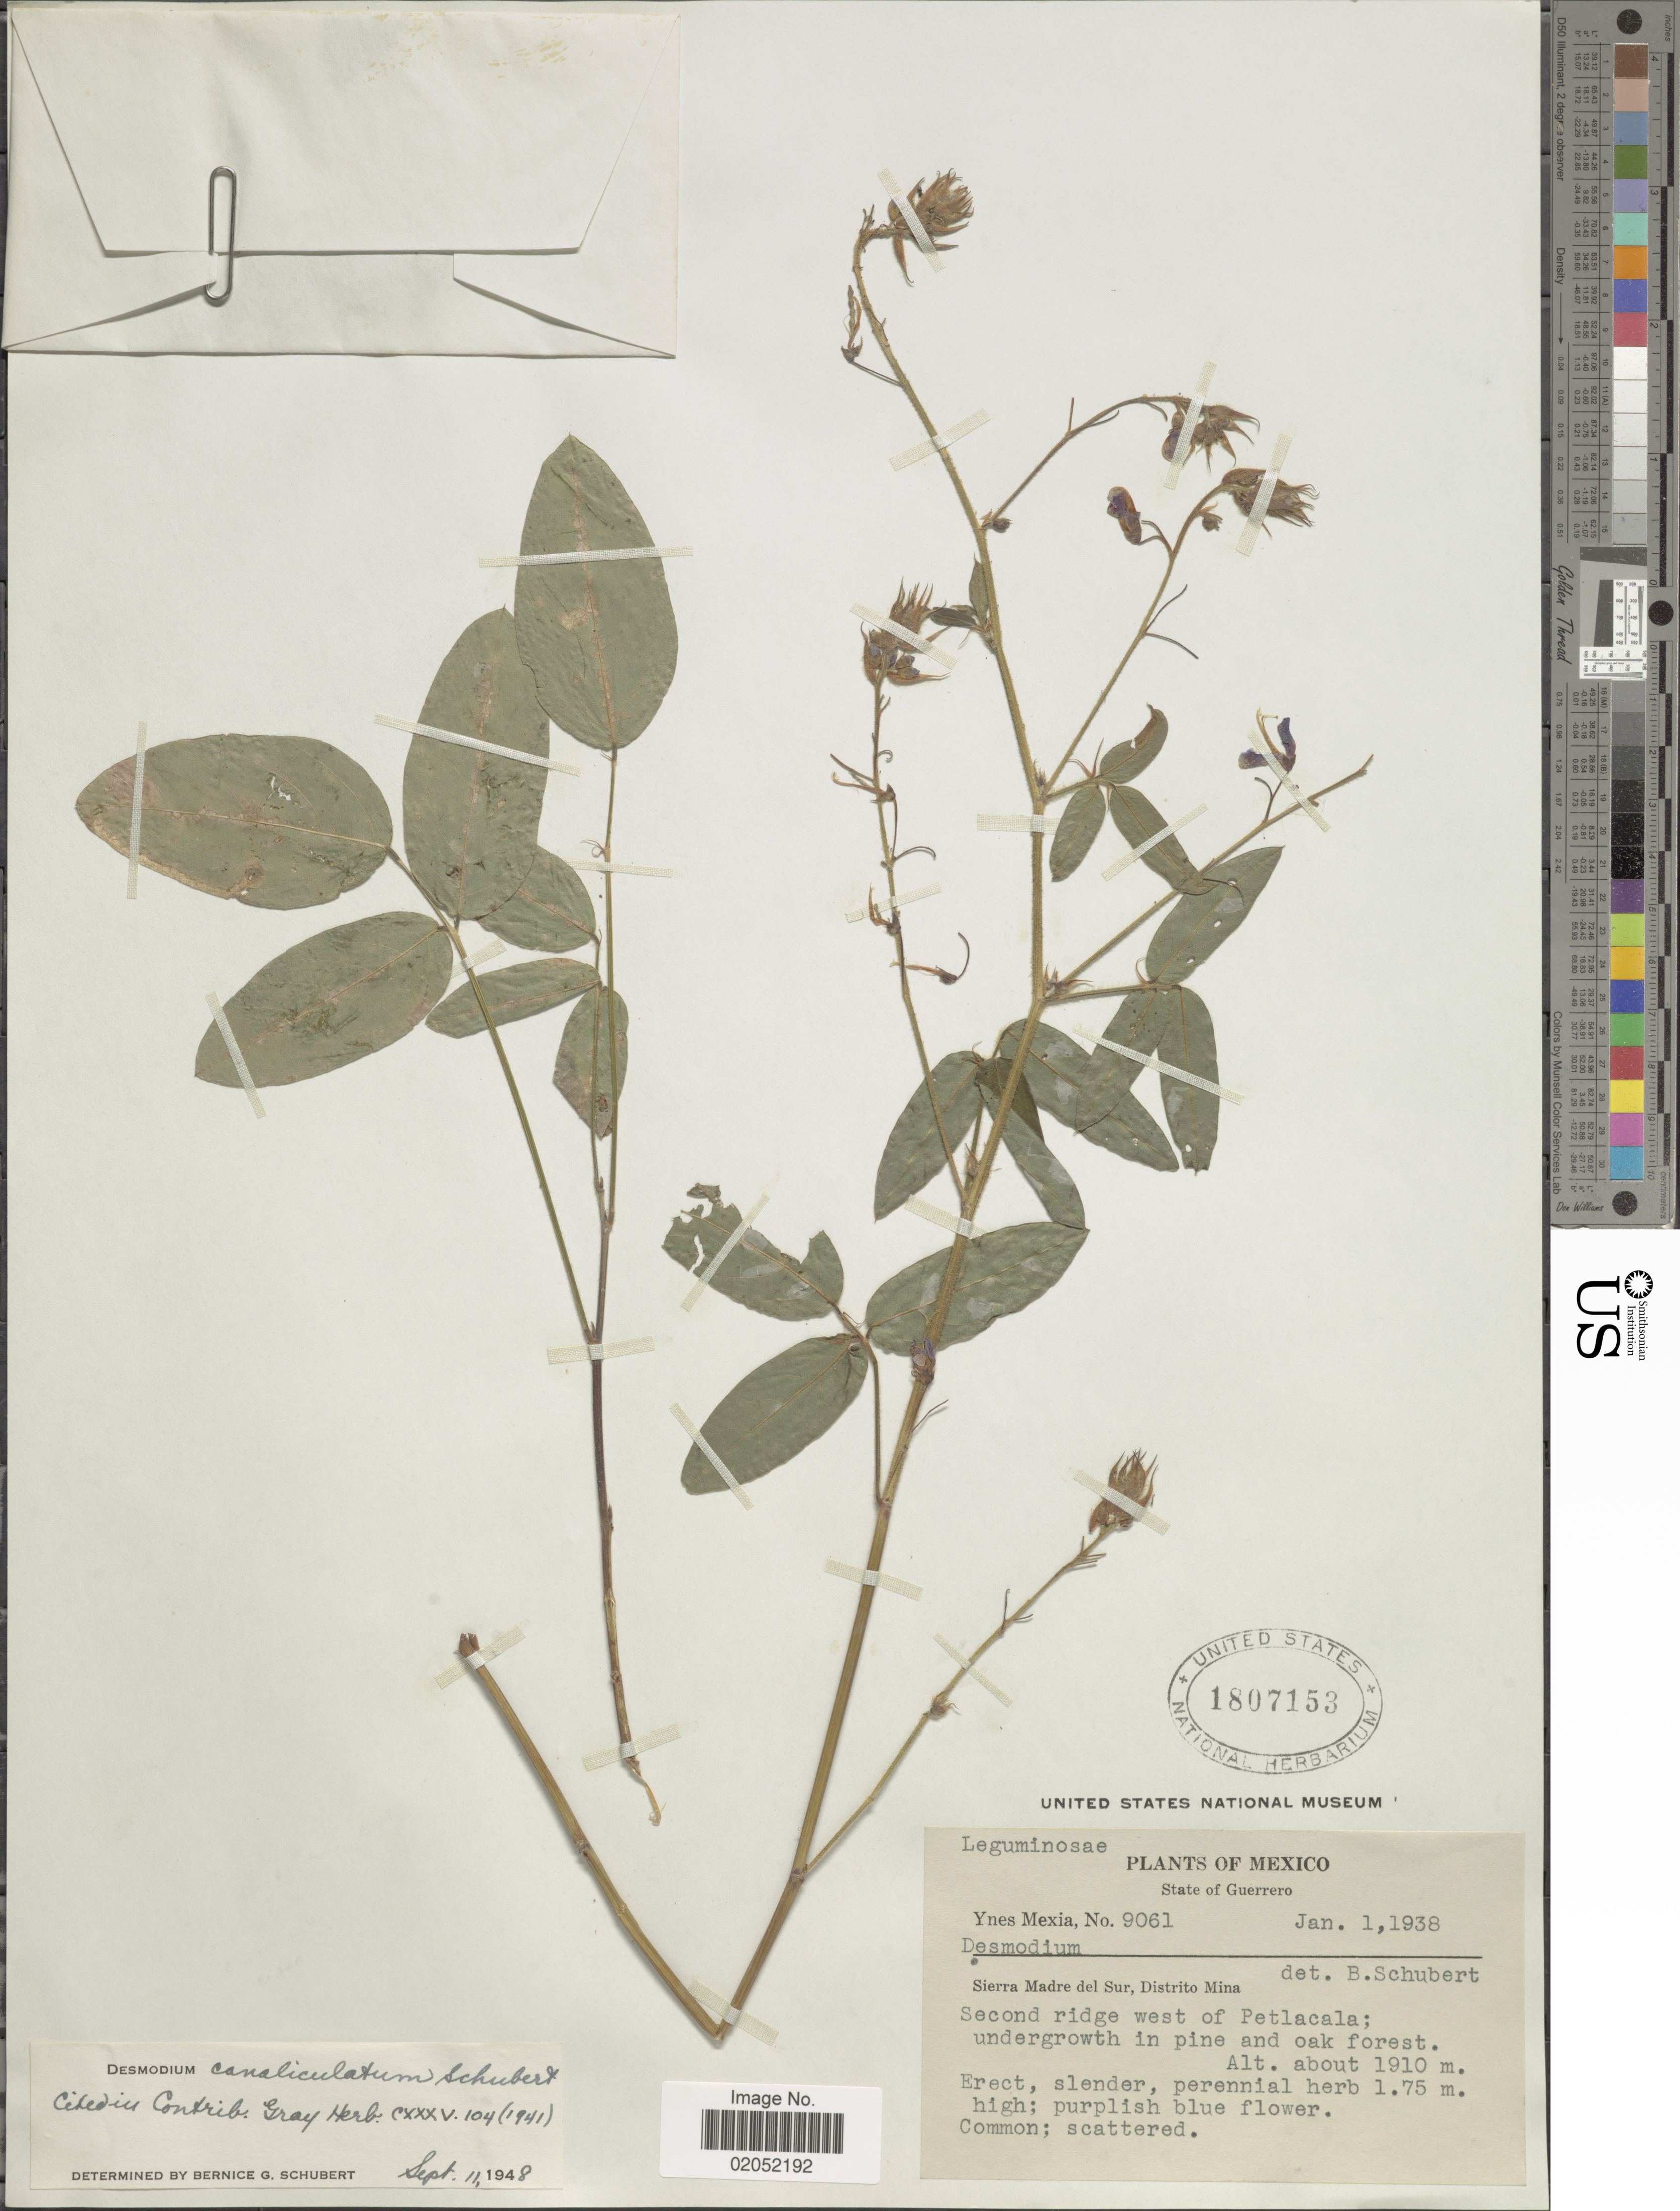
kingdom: Plantae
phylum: Tracheophyta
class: Magnoliopsida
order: Fabales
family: Fabaceae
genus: Desmodium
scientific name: Desmodium canaliculatum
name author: B.G. Schub.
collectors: Y. Mexia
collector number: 9061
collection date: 1938-01-01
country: Mexico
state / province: Guerrero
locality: State of Guerrero, Mexico. Sierra Madre del Sur, Distrito Mina. Second ridge west of Petlacala; undergrowth in pine and oak forest.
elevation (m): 1910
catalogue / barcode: US 1807153